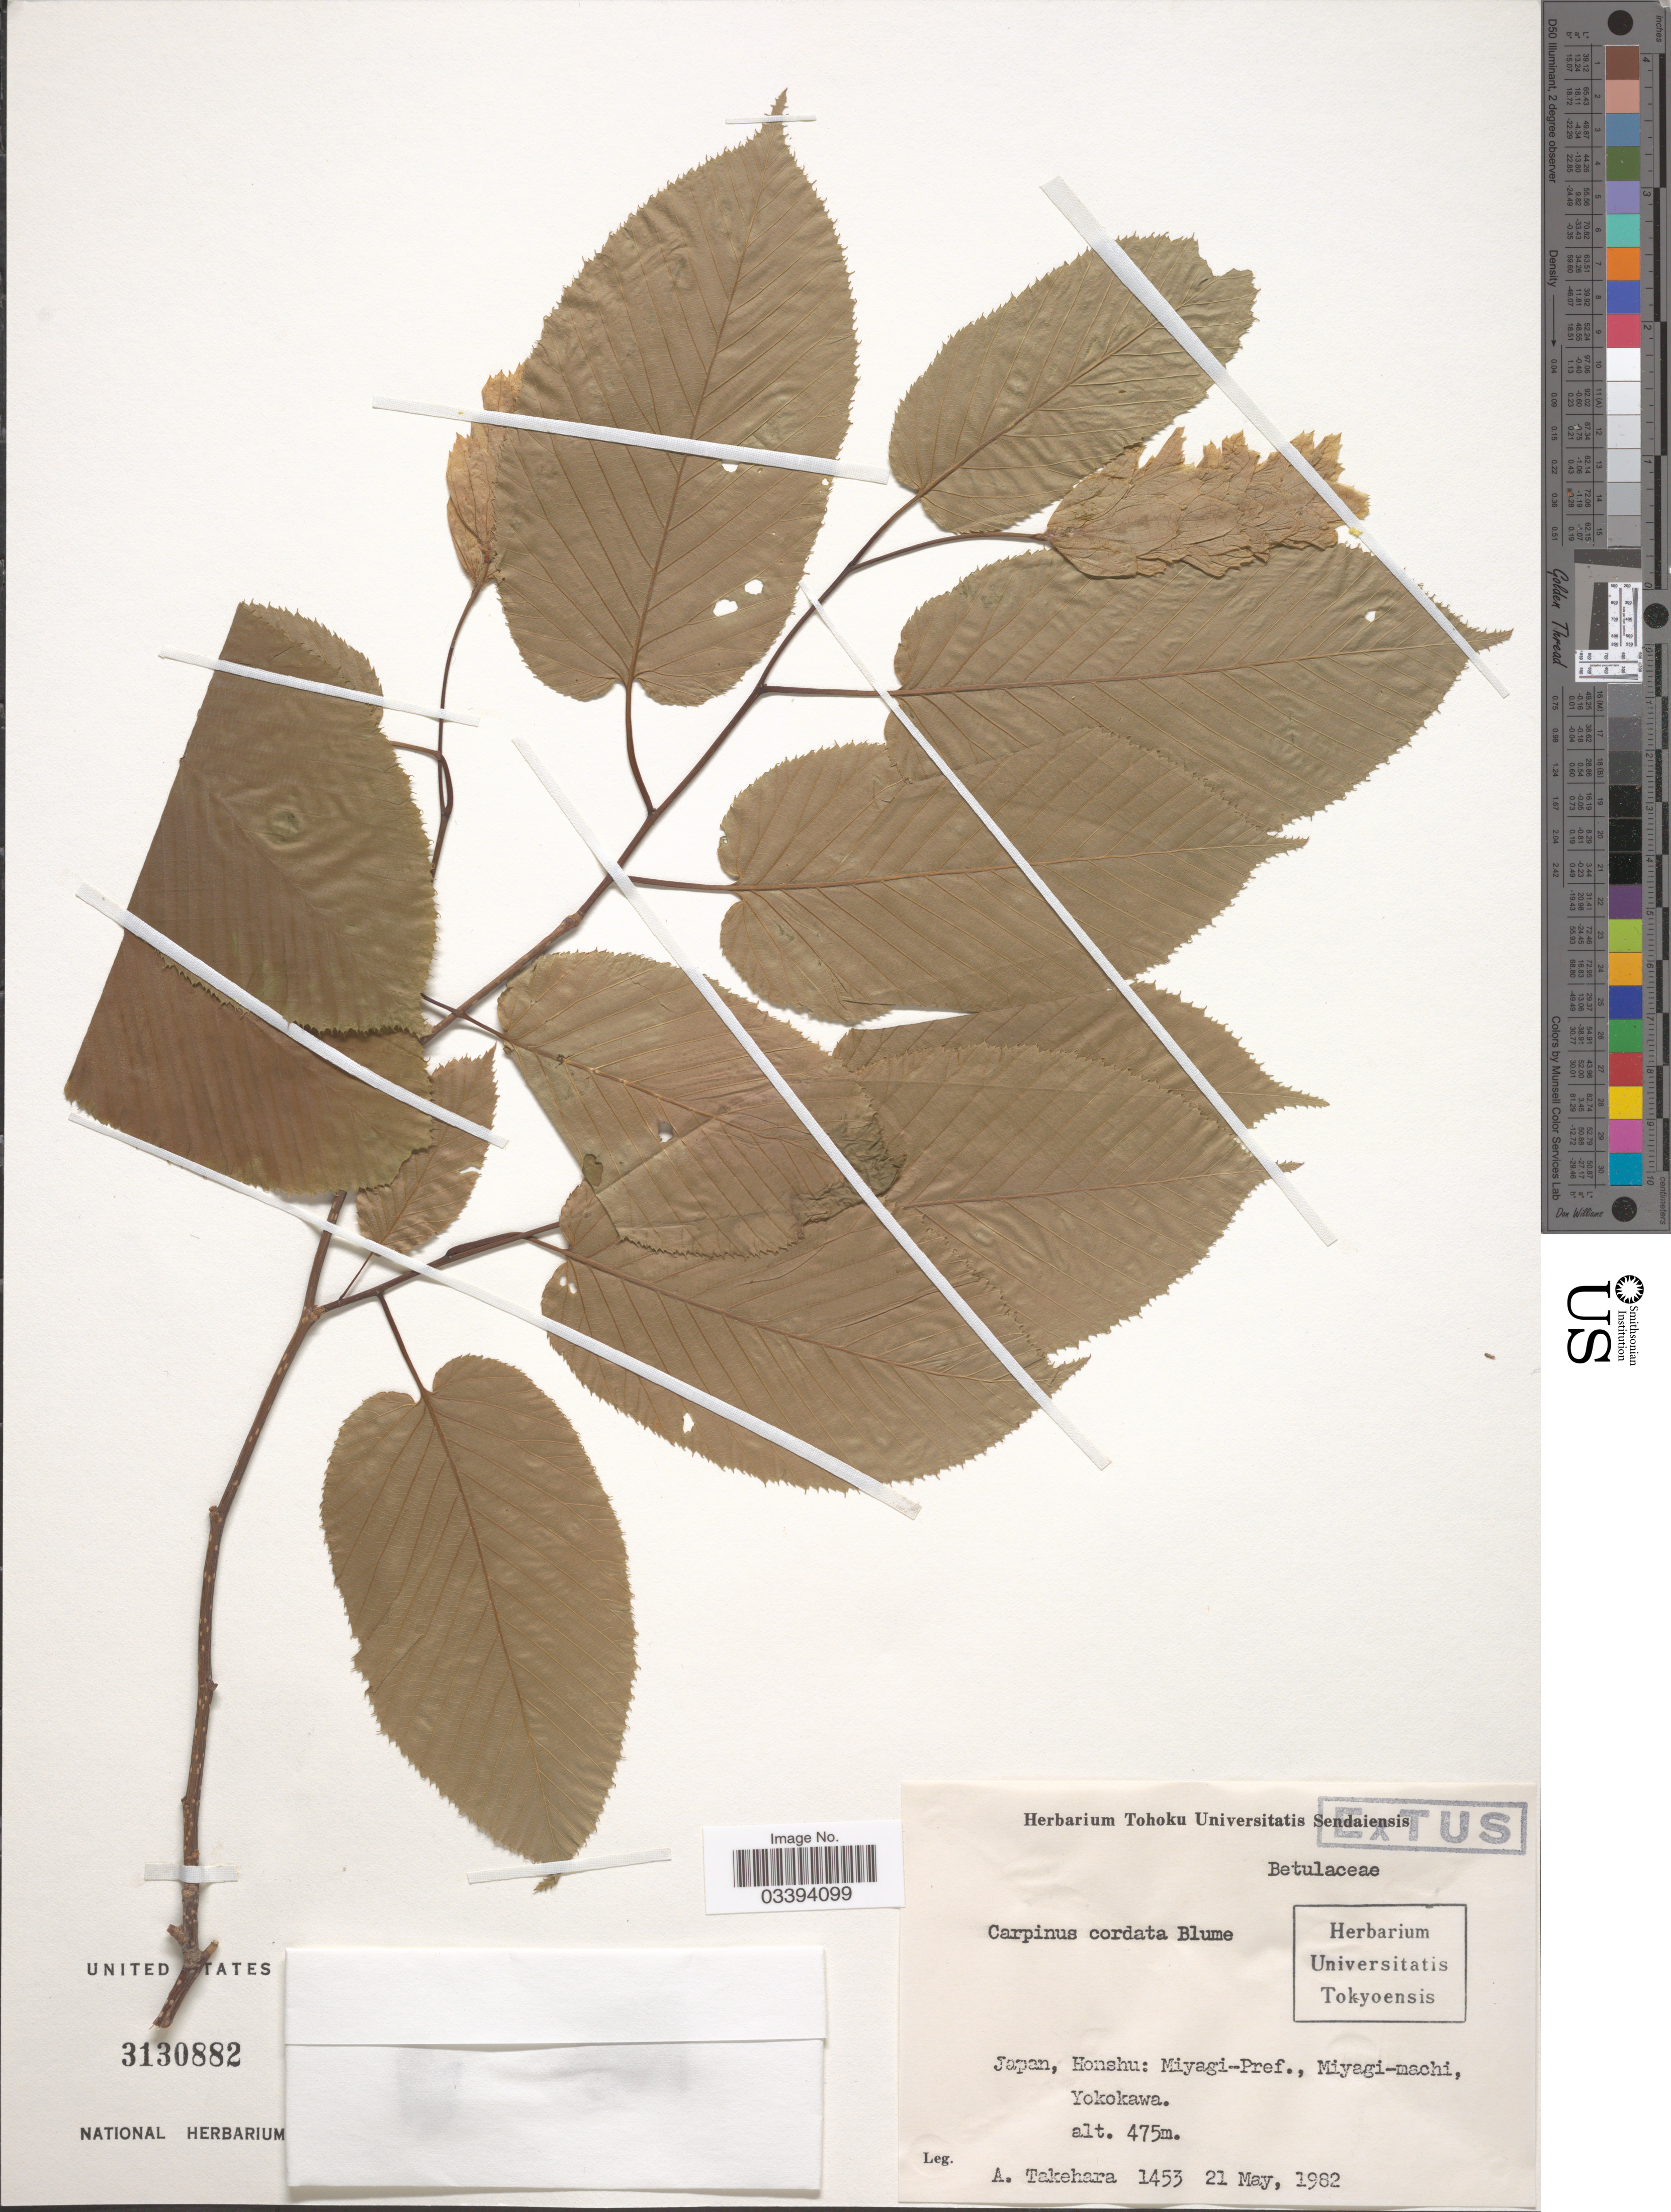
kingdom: Plantae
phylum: Tracheophyta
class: Magnoliopsida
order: Fagales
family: Betulaceae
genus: Carpinus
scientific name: Carpinus cordata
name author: Blume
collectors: A. Takehara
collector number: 1453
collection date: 1982-05-21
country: Japan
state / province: Miyagi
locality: Honshu: Miyagi-Pref., Miyagi-machi, Yokokawa.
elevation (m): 475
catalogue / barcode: US 3130882